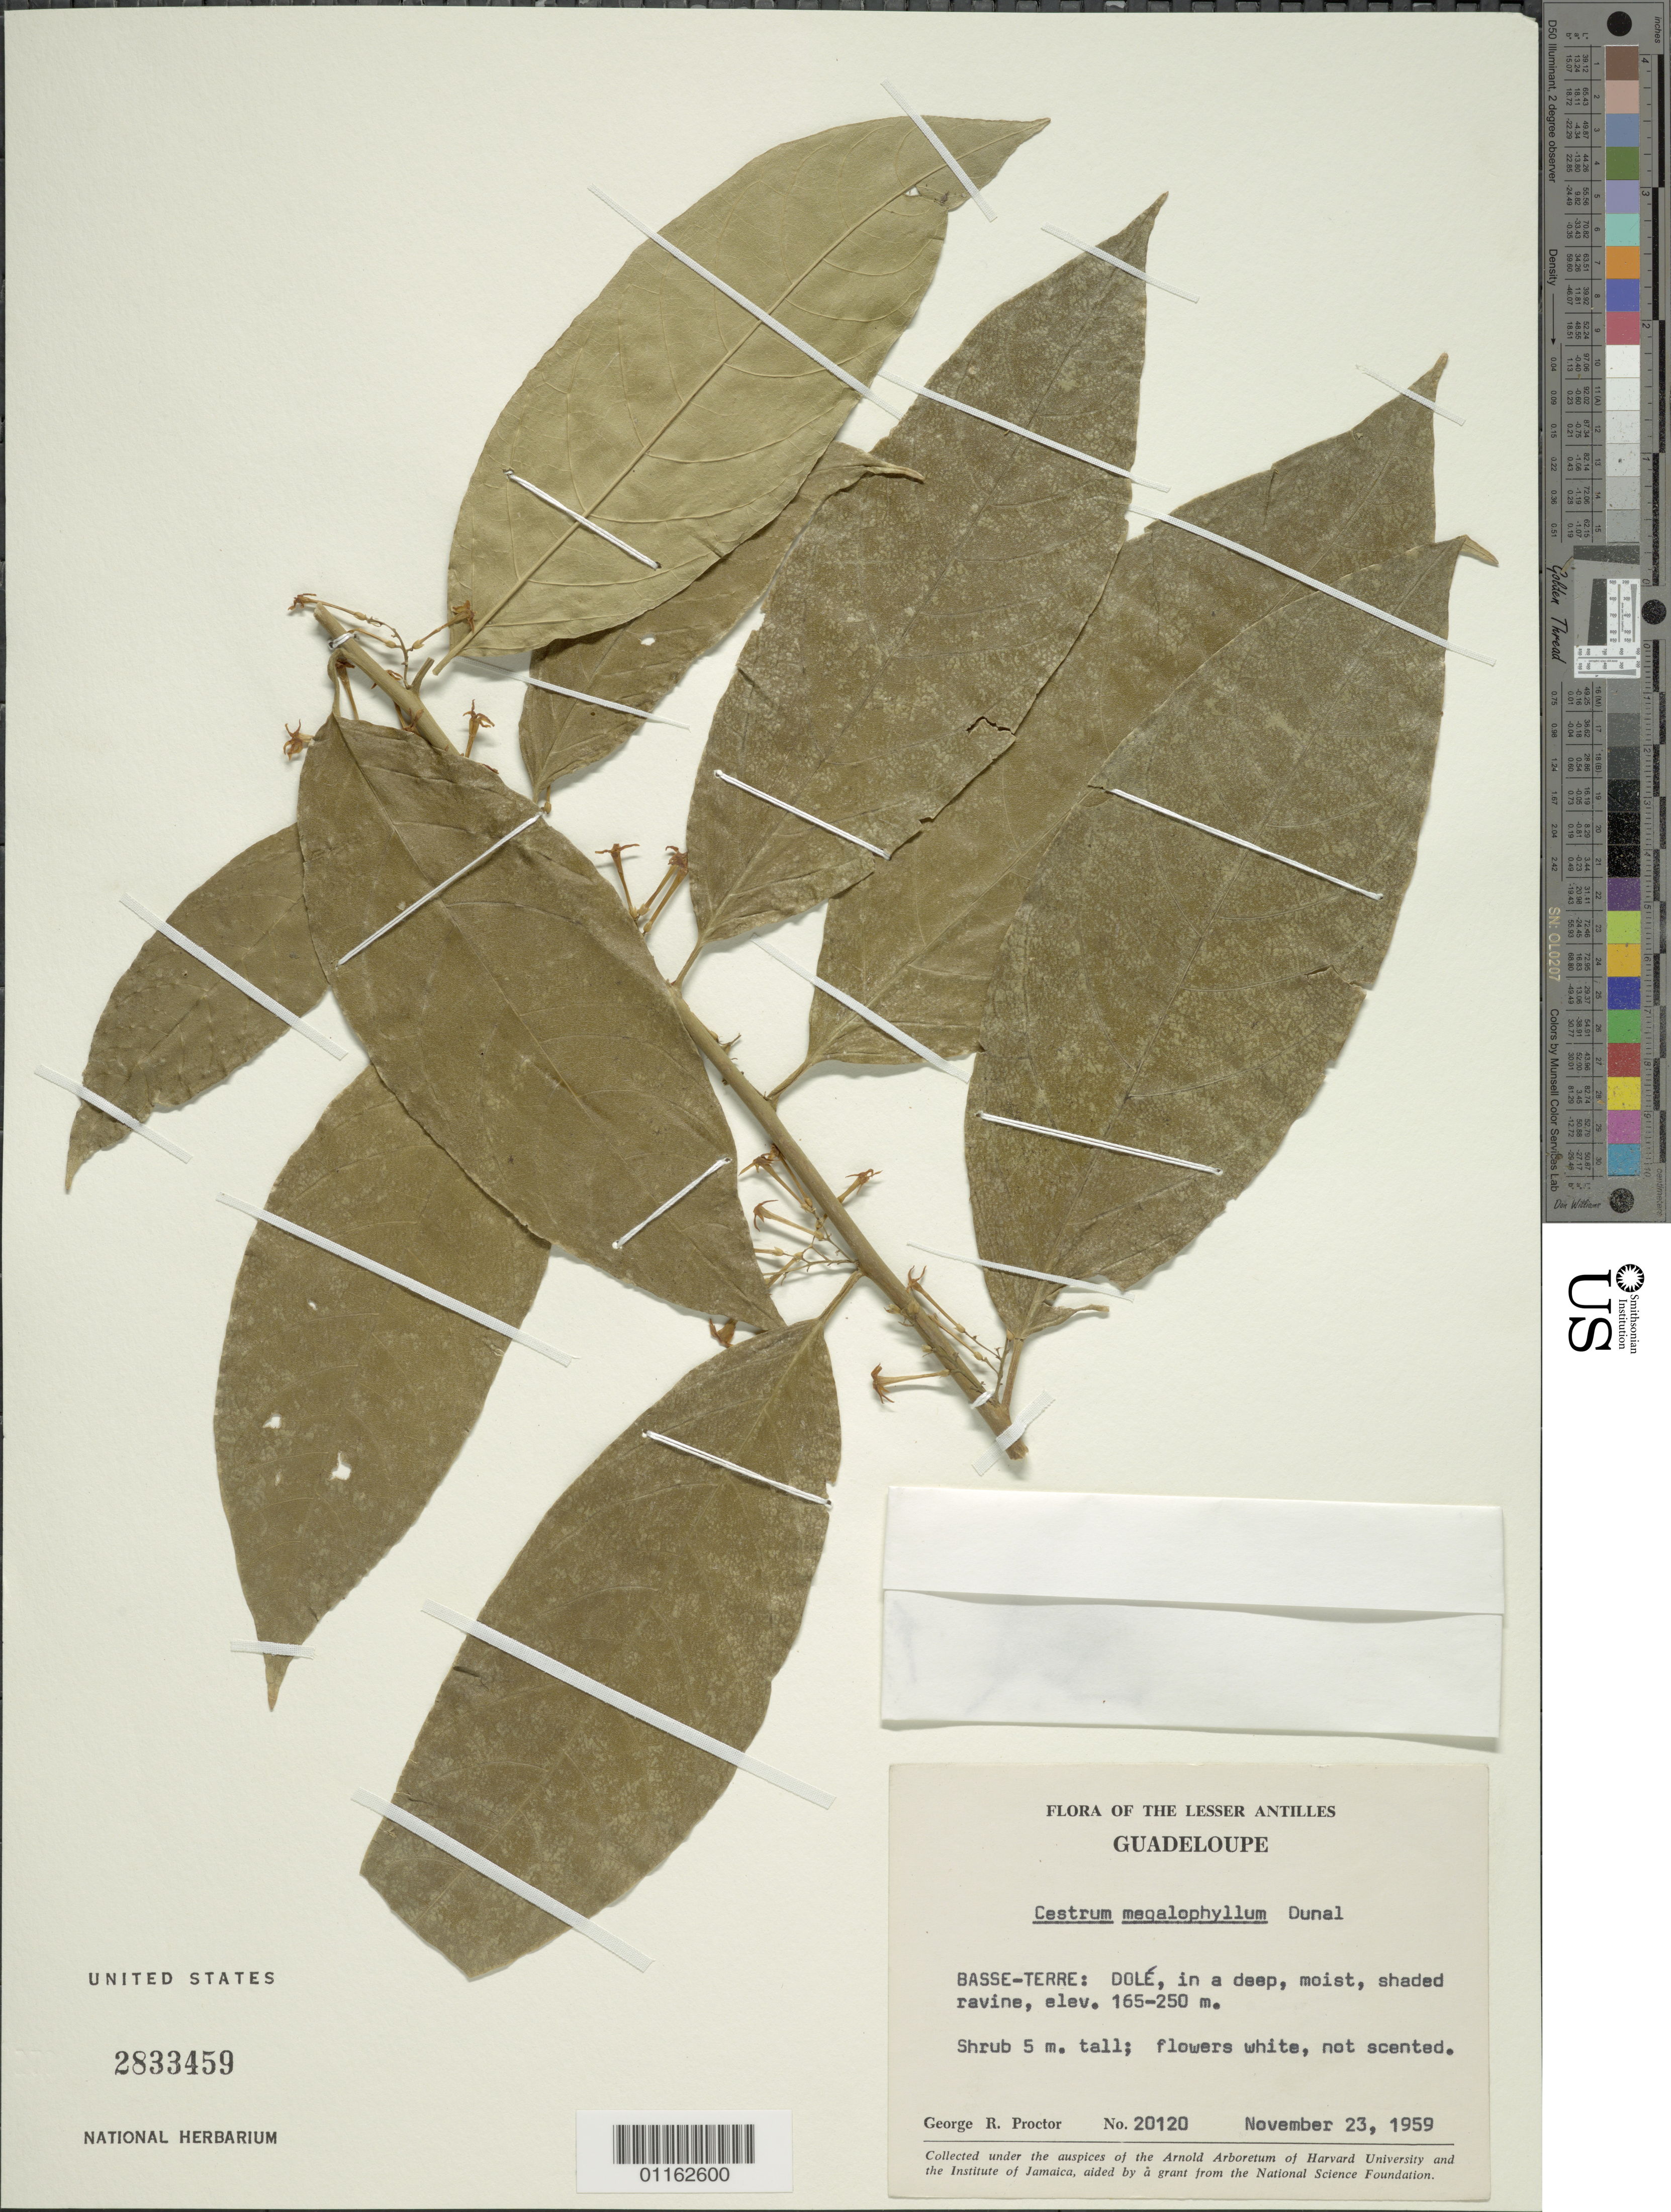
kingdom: Plantae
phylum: Tracheophyta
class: Magnoliopsida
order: Solanales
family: Solanaceae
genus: Cestrum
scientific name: Cestrum megalophyllum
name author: Dunal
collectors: G. R. Proctor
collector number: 20120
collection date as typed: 23 Nov 1959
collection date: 1959-11-23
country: Guadeloupe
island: Basse-Terre I.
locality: Dole in a deep moist shaded ravine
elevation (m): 165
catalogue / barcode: US 2833459